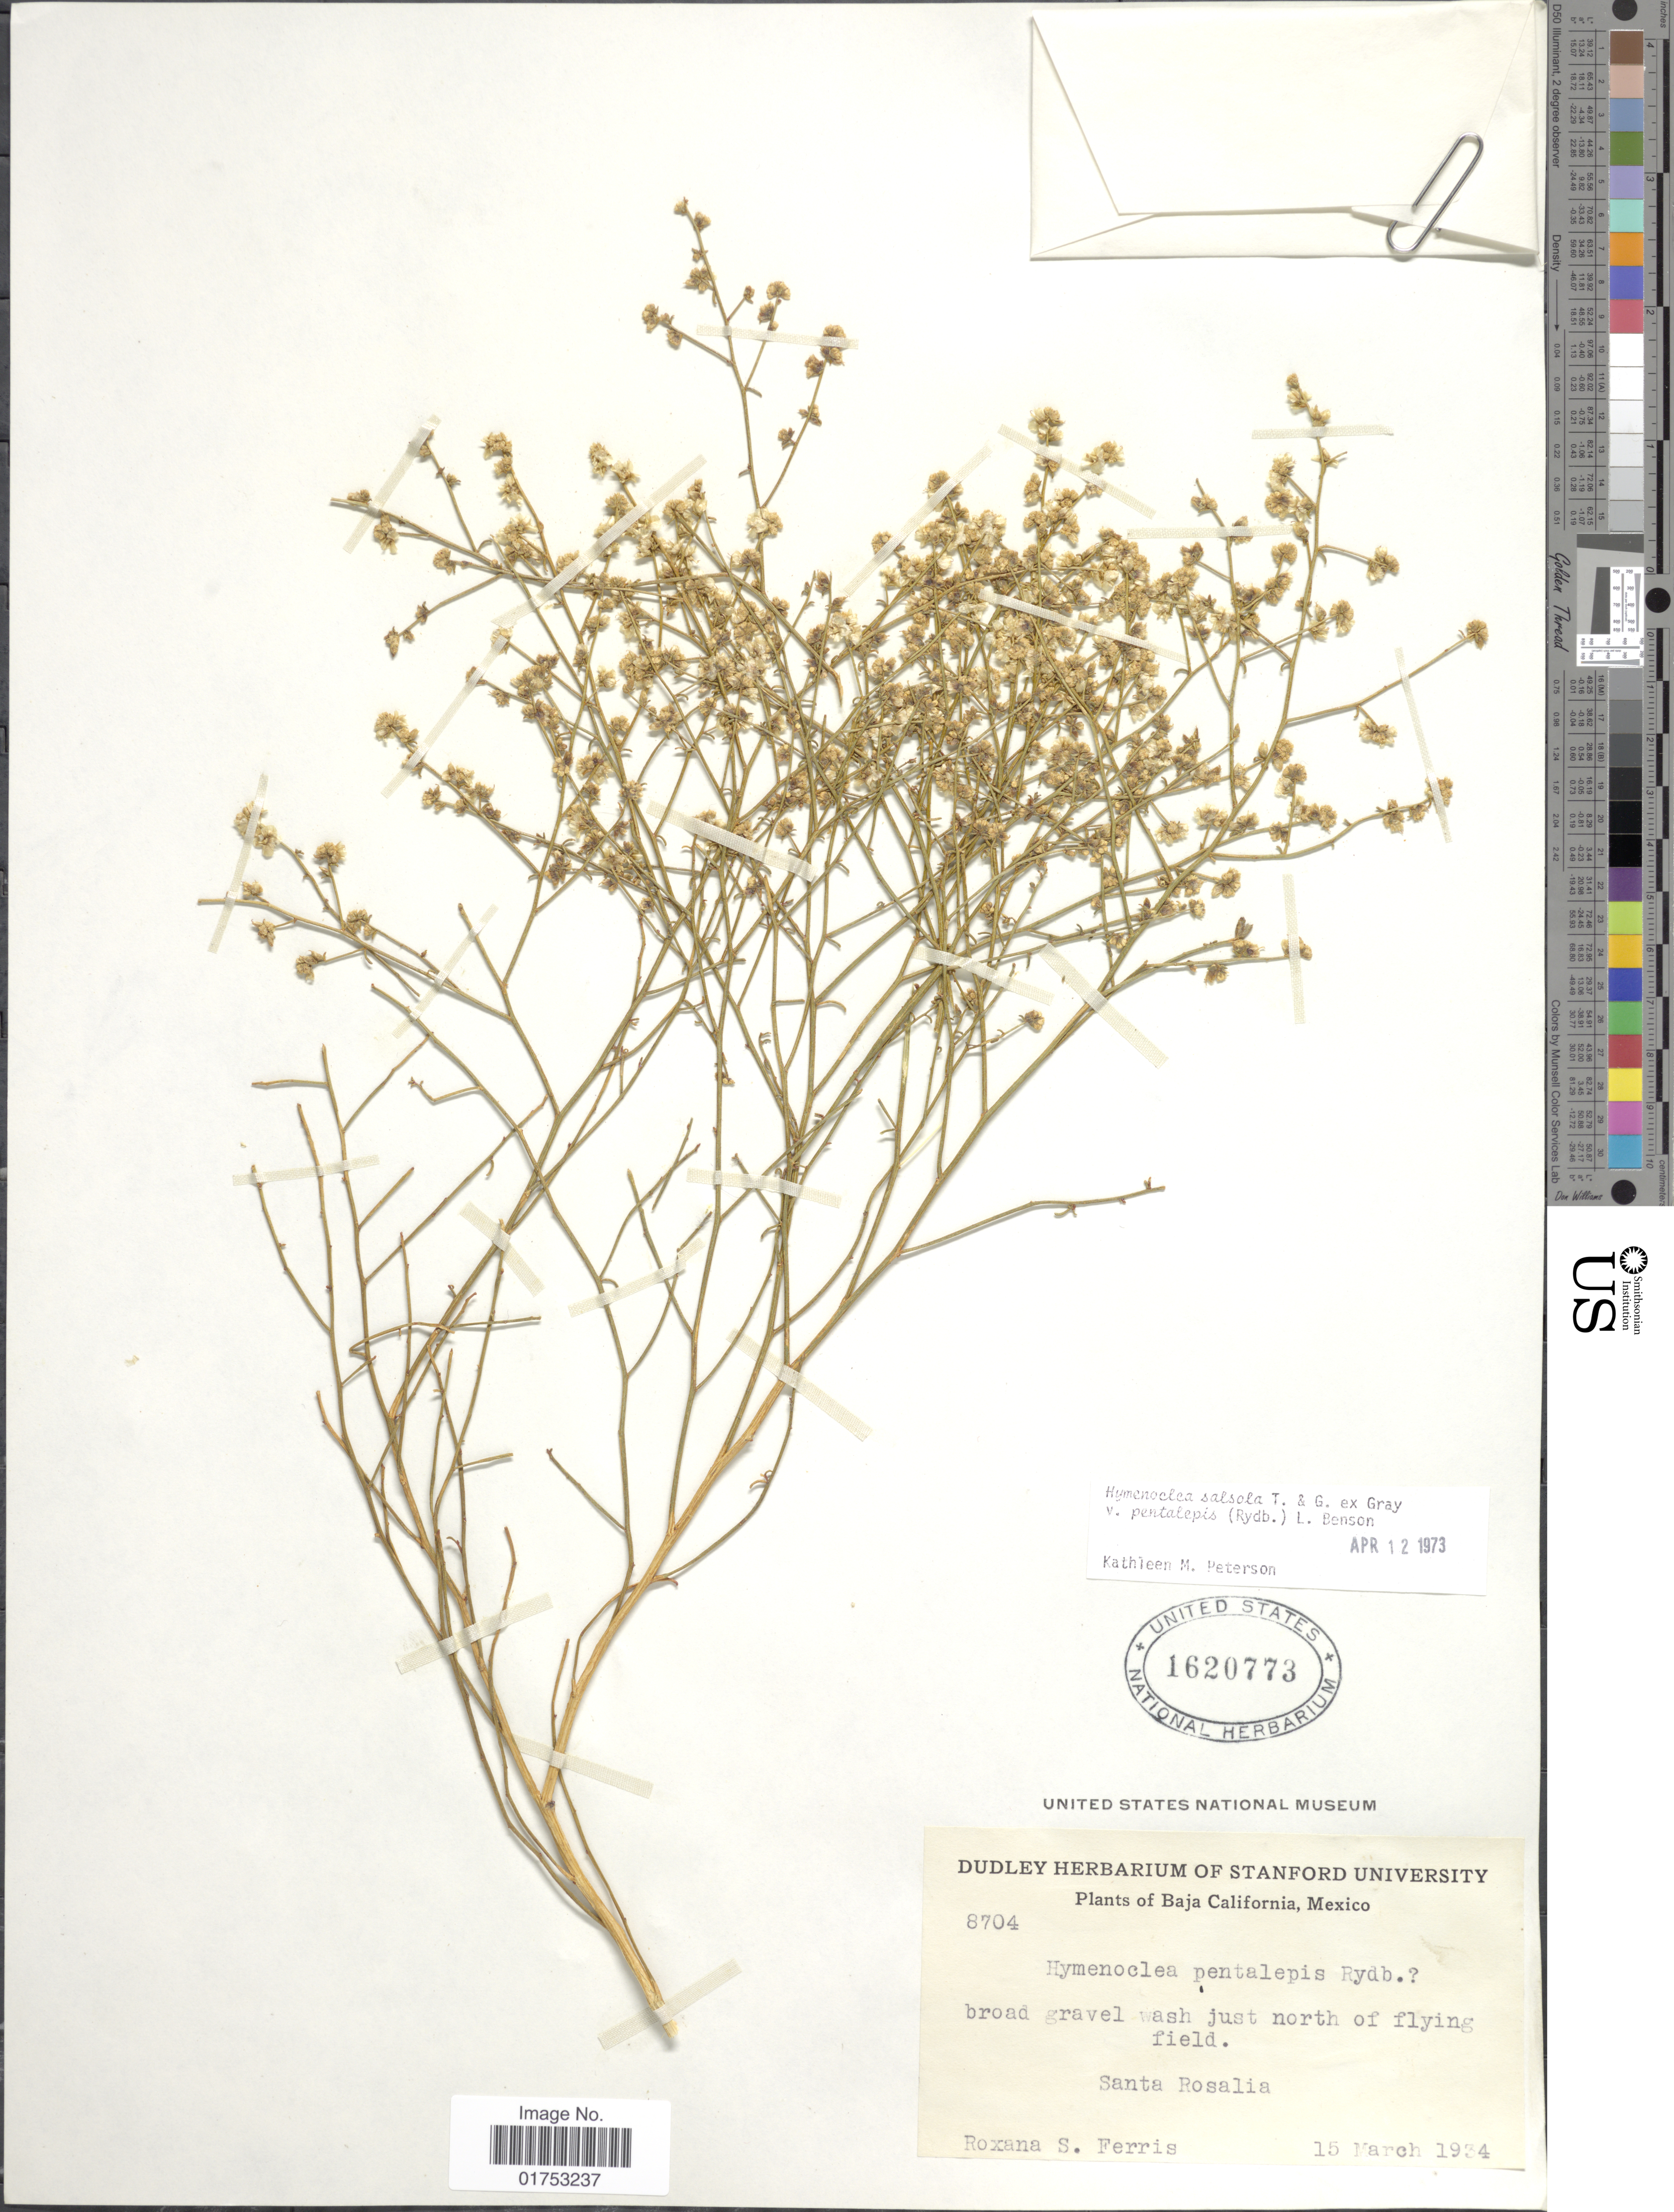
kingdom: Plantae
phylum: Tracheophyta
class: Magnoliopsida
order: Asterales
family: Asteraceae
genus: Hymenoclea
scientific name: Hymenoclea pentalepis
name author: Torr.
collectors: R. S. Ferris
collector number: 8704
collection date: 1934-03-15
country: Mexico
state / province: Baja California Sur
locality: Just north of flying field, Santa Rosalia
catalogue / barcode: US 1620773